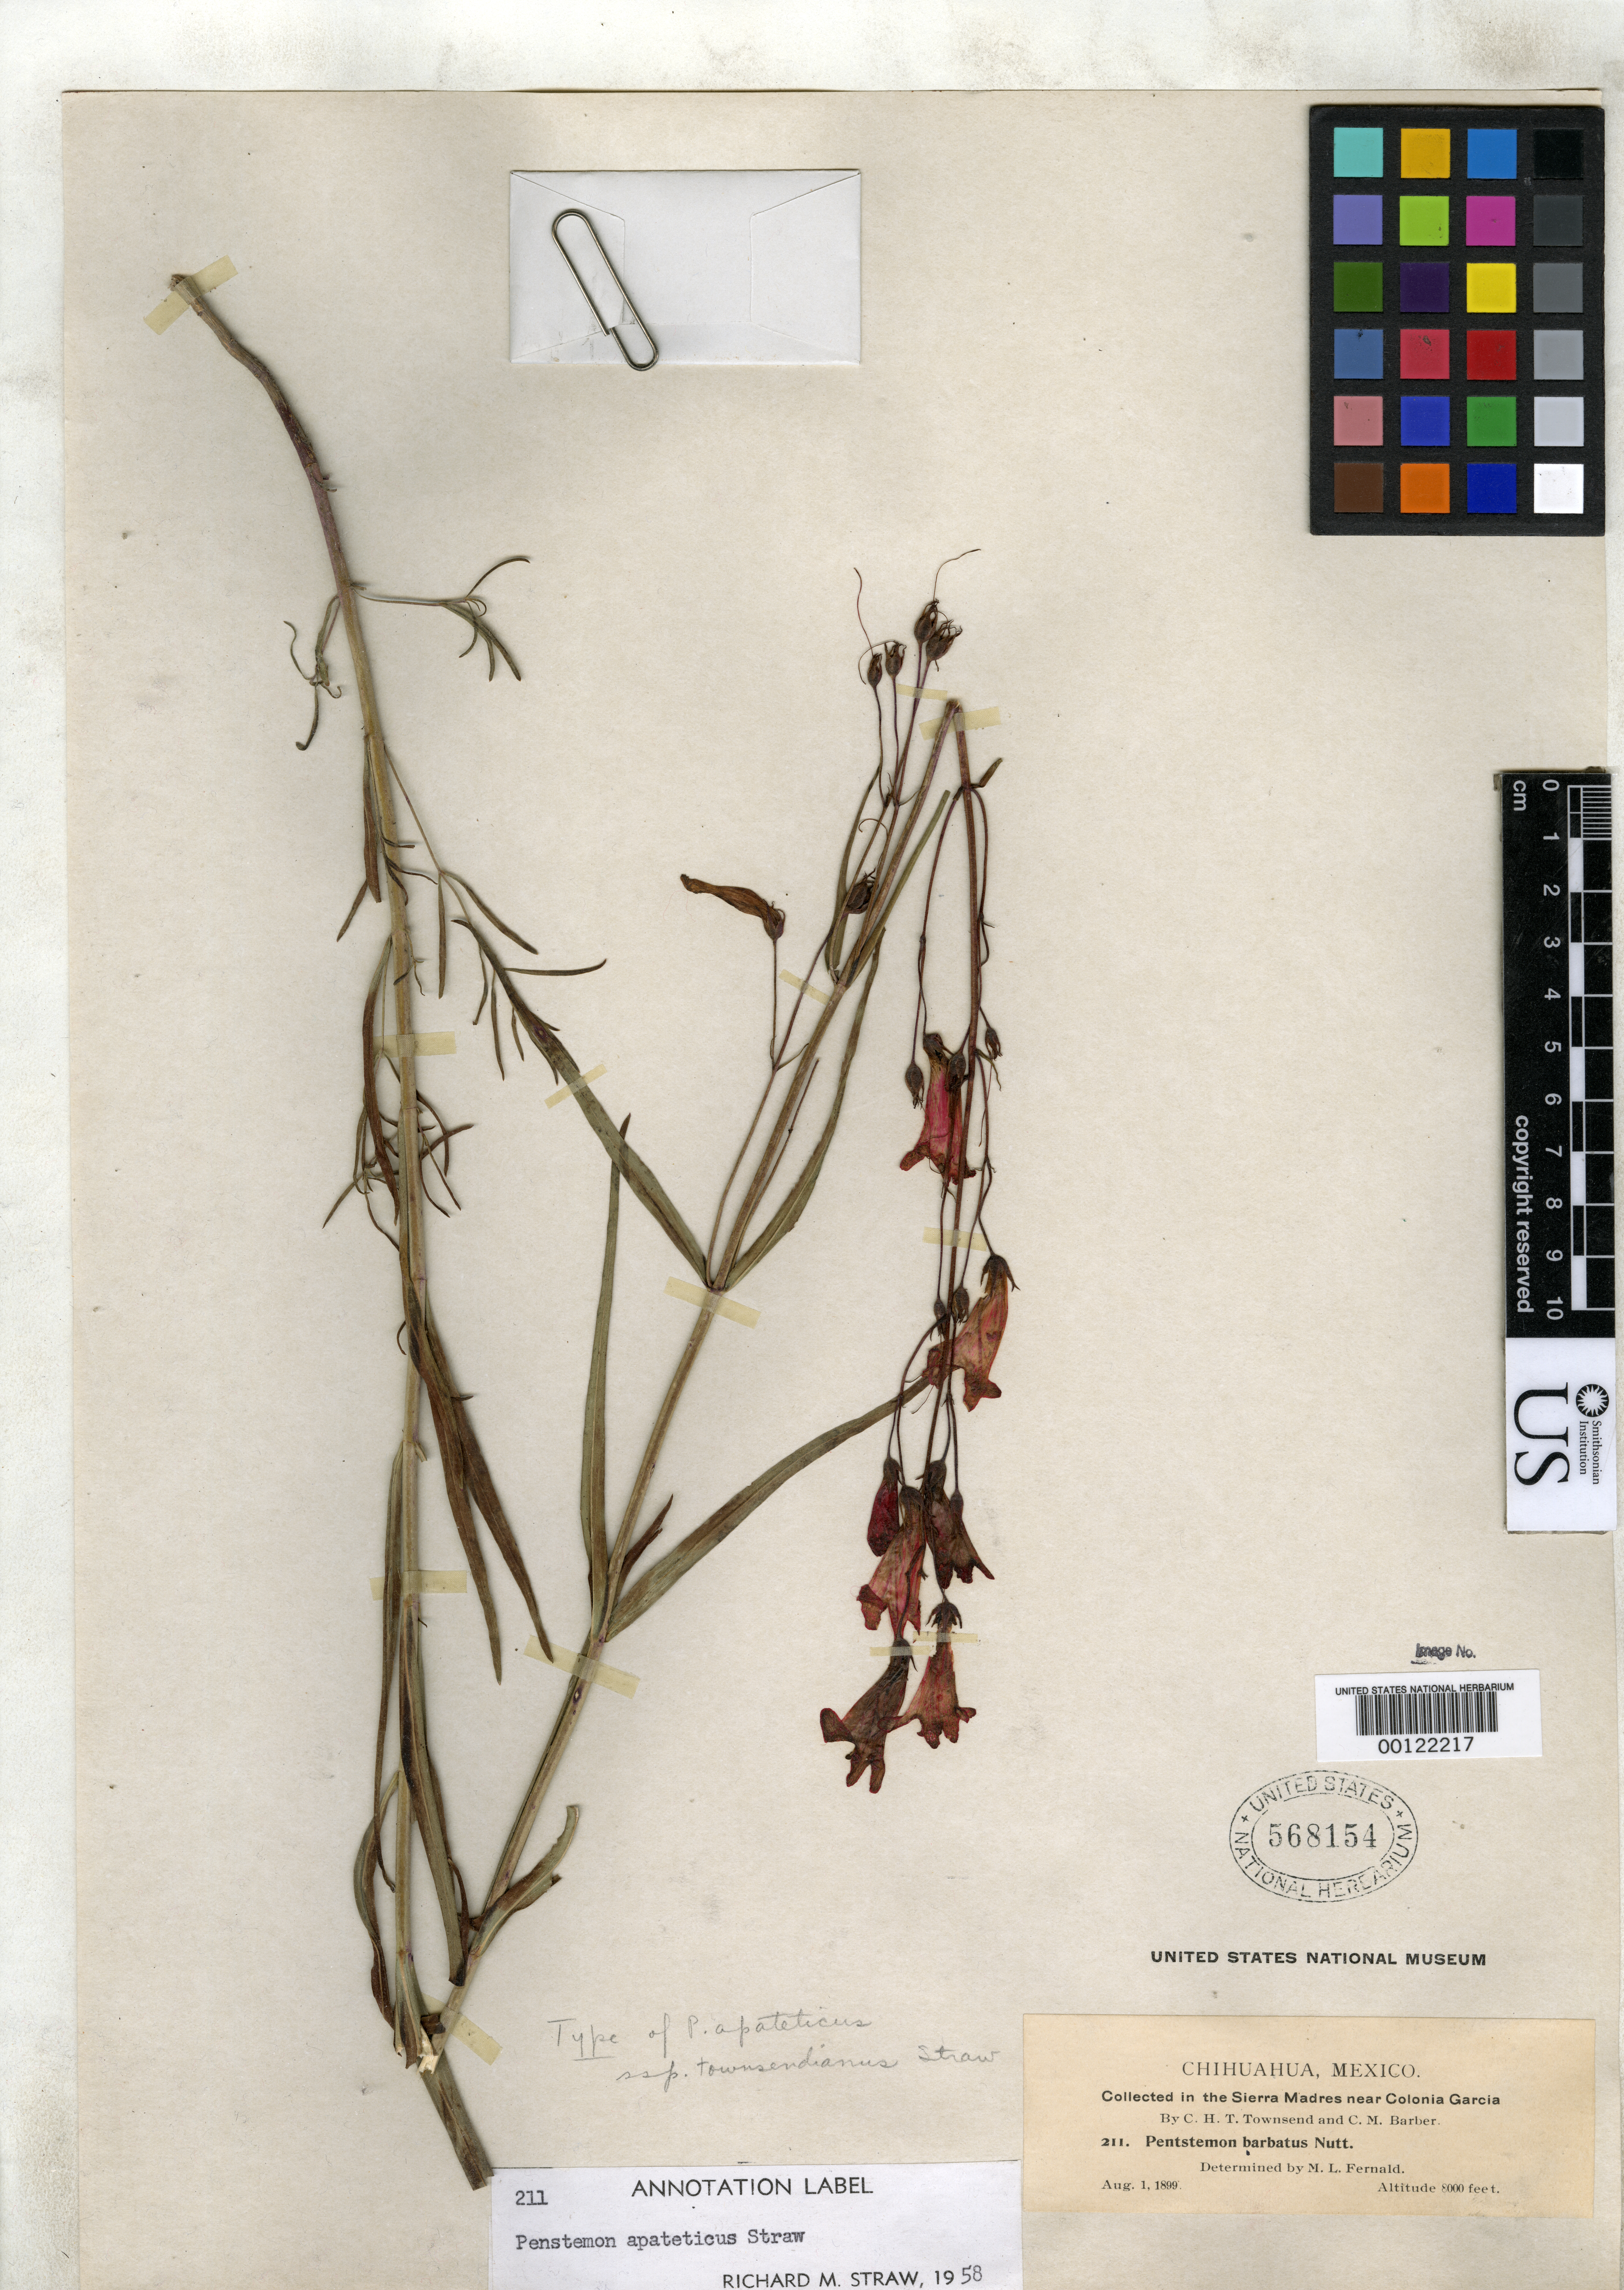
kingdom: Plantae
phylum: Tracheophyta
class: Magnoliopsida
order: Lamiales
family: Plantaginaceae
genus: Penstemon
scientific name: Penstemon apateticus subsp. townsendianus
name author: Straw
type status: Holotype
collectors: C. H. T. Townsend & C. Barber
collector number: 211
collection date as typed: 01 Aug 1899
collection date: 1899-08-01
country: Mexico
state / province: Chihuahua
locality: Colonia Garcia.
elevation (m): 2438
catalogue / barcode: US 568154